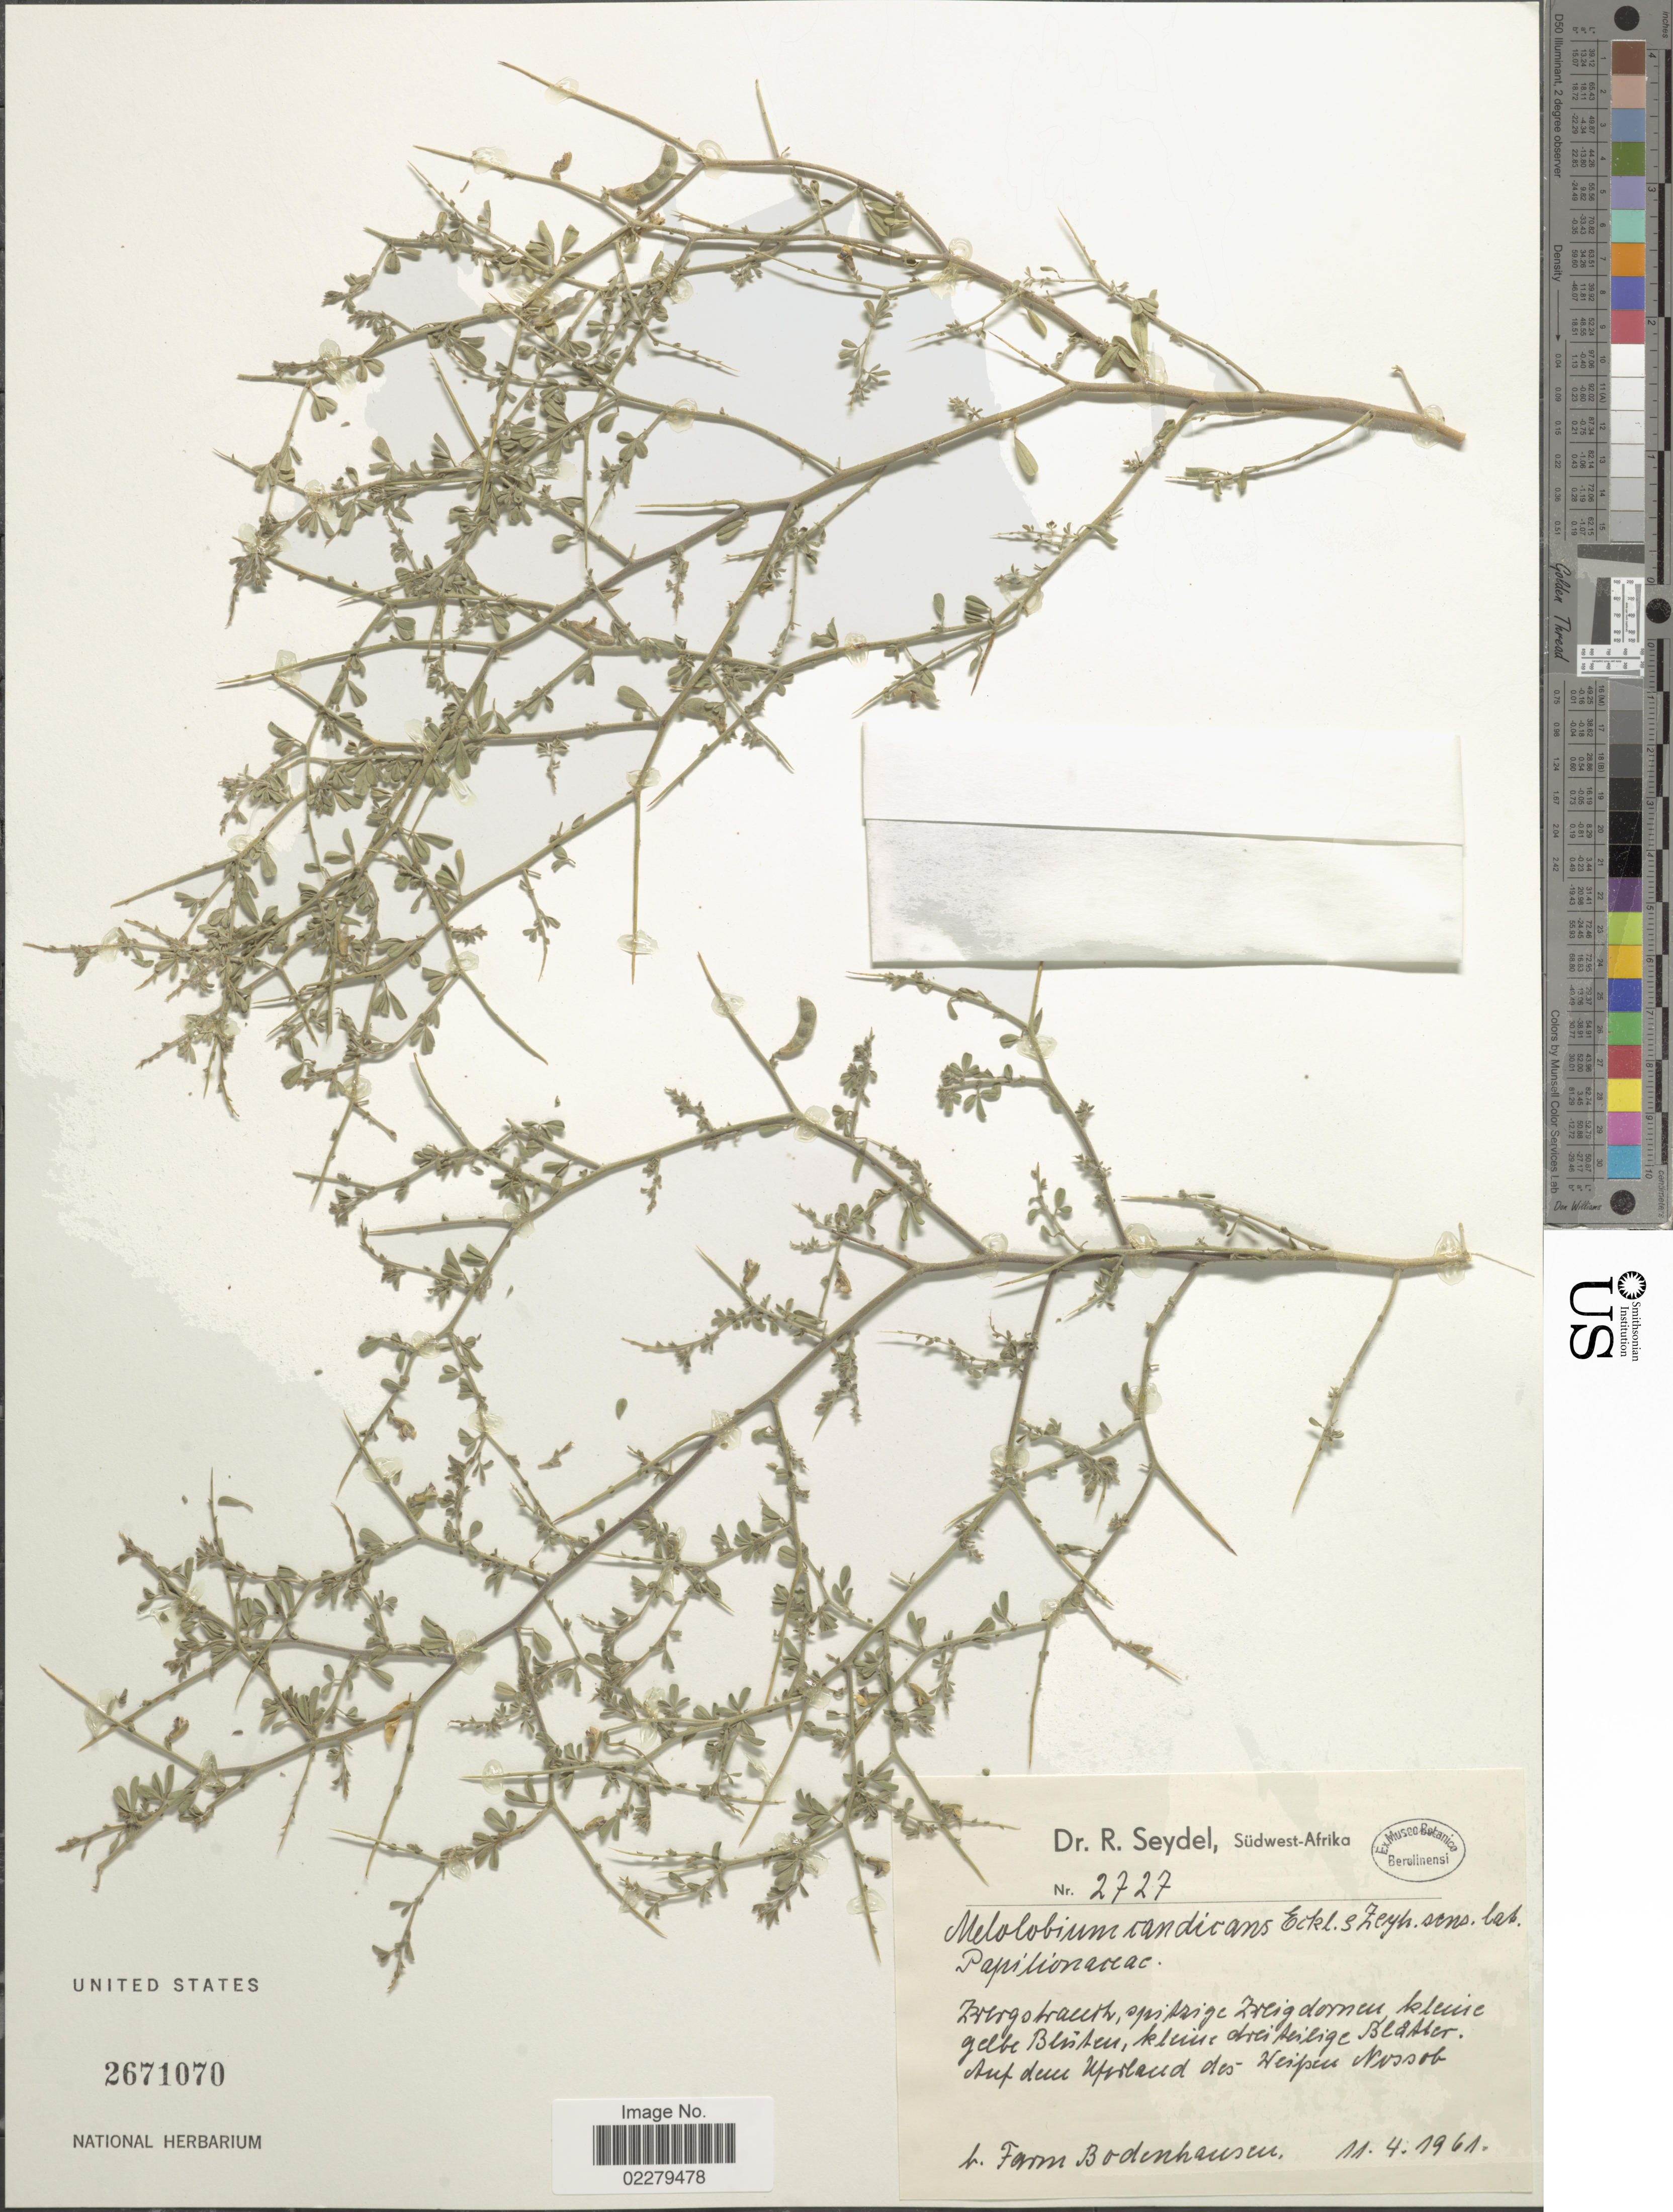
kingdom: Plantae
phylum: Tracheophyta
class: Magnoliopsida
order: Fabales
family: Fabaceae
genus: Melolobium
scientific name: Melolobium candicans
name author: Eckl. & Zeyh.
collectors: R. Seydel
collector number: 2727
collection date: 1961-04-11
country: Namibia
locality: Sudwest- Afrika. Farm Bodenheusen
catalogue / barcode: US 2671070